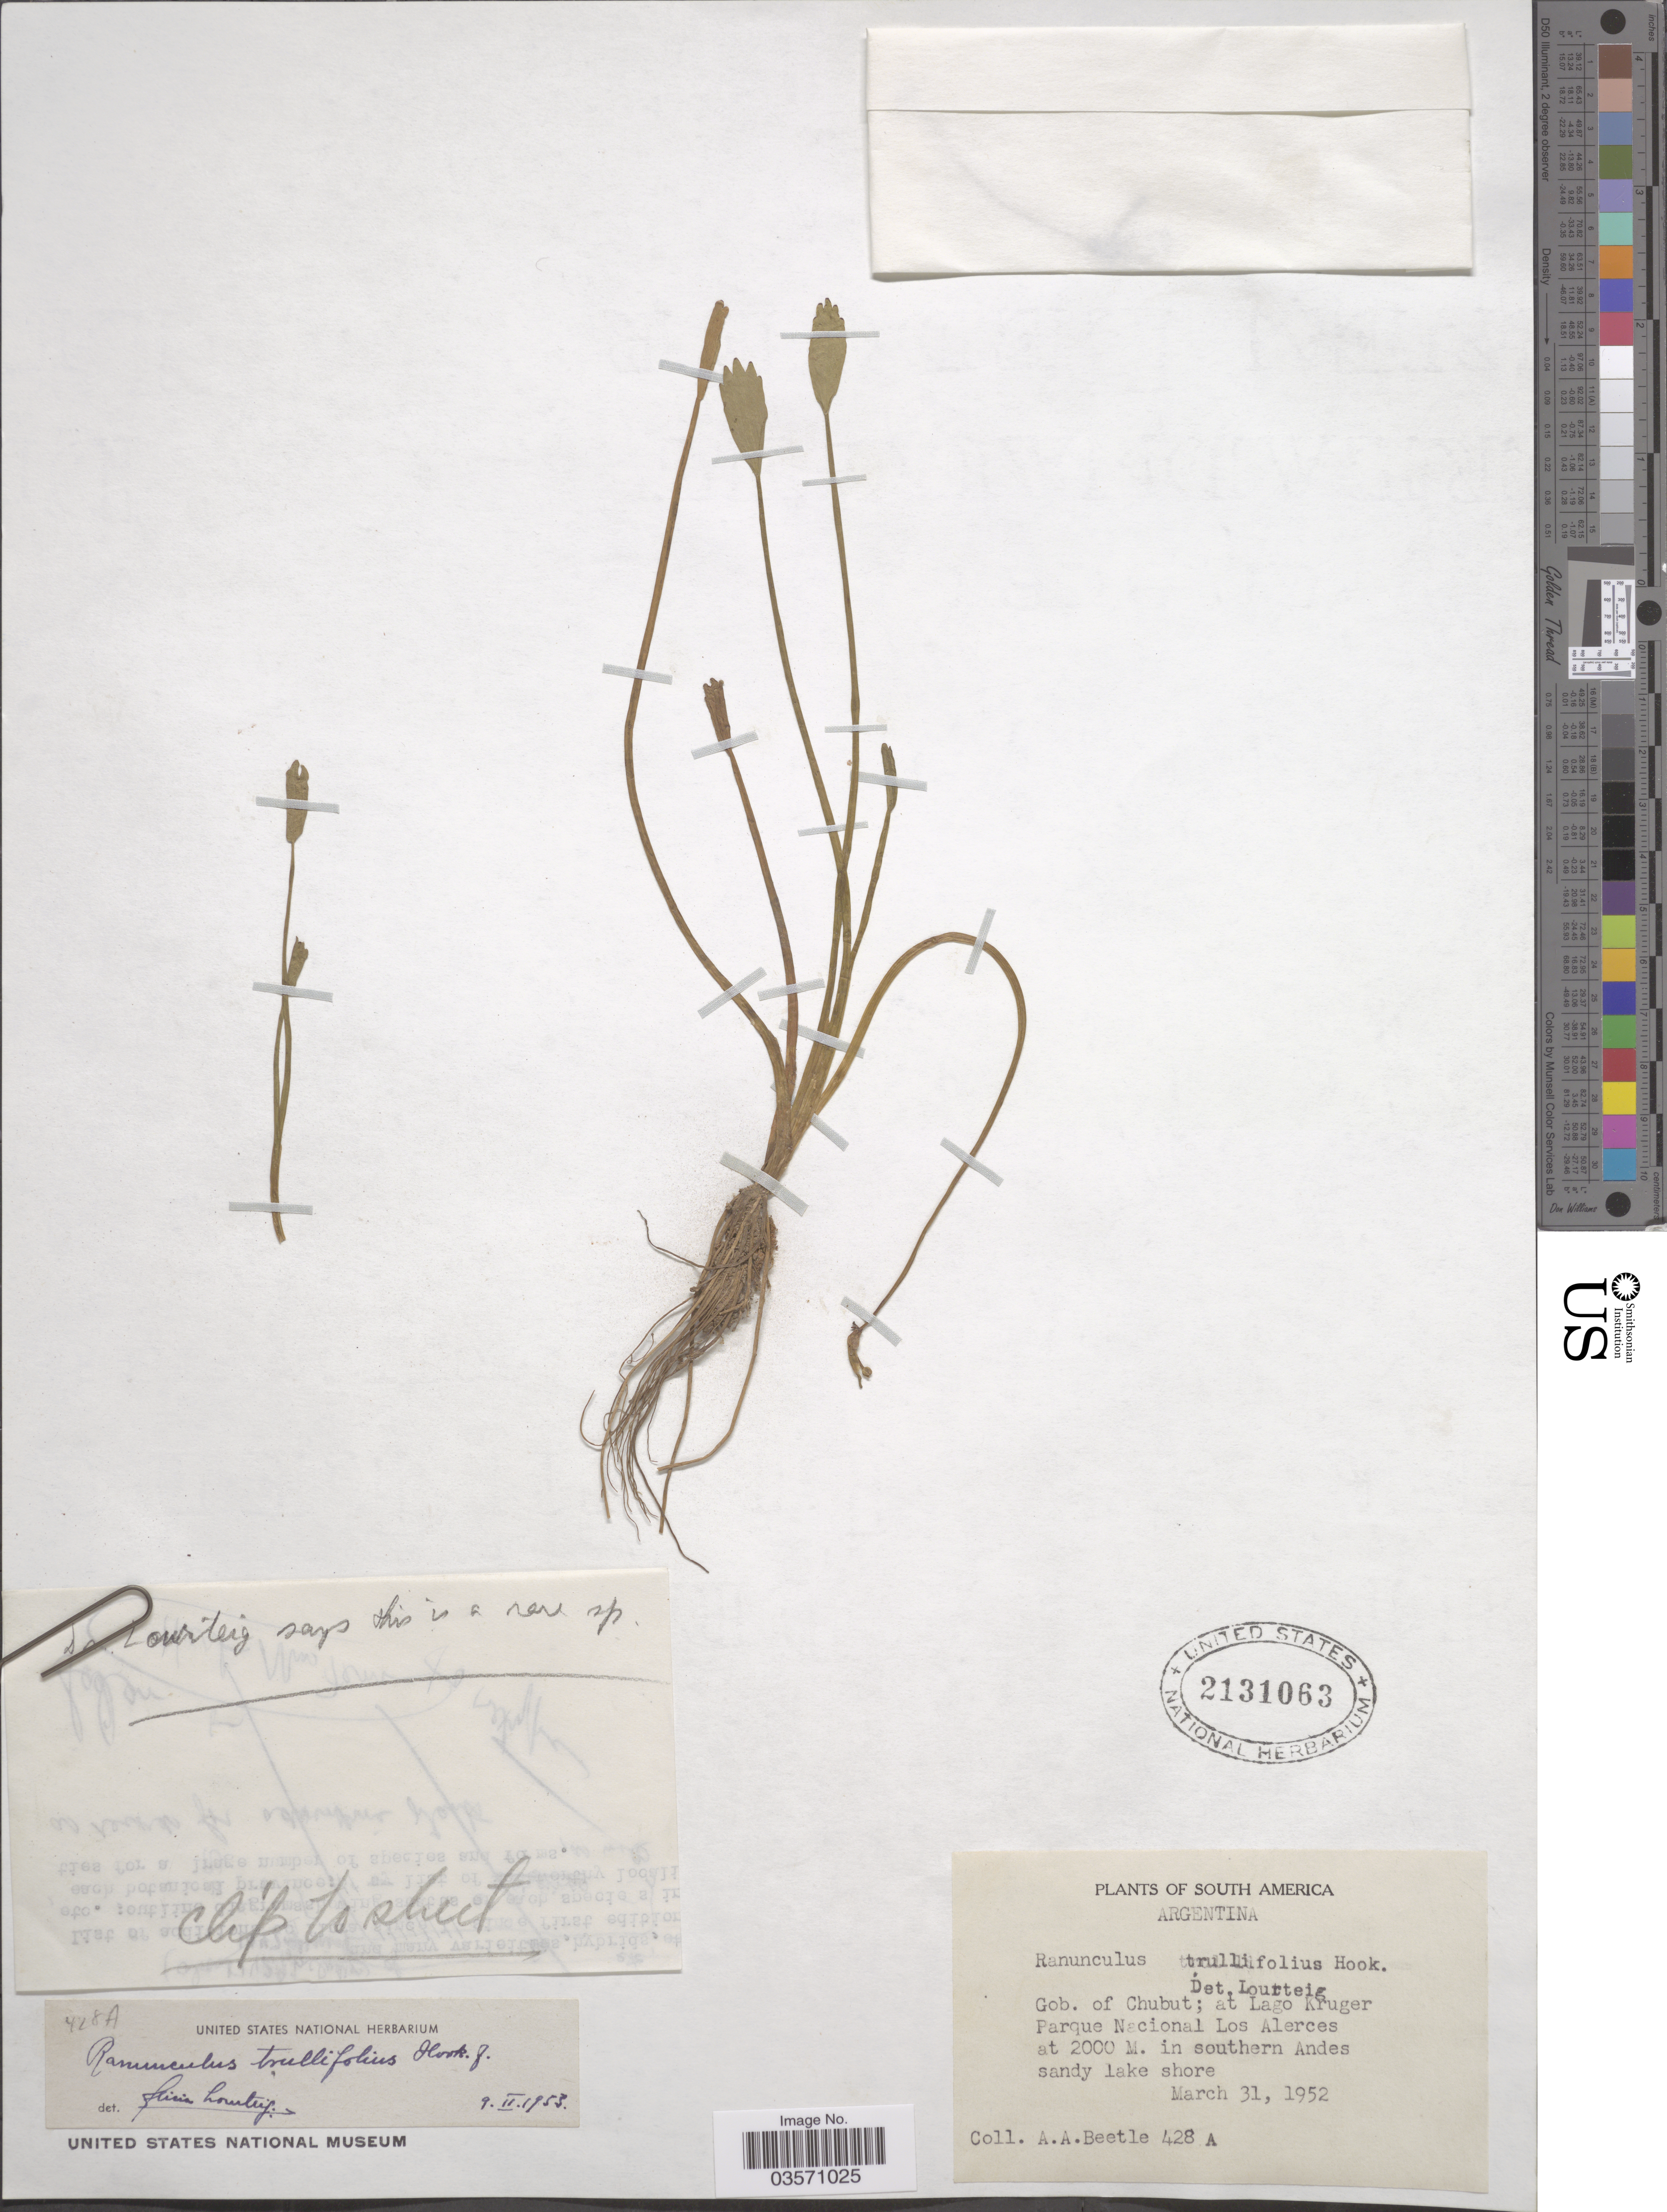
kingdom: Plantae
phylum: Tracheophyta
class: Magnoliopsida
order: Ranunculales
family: Ranunculaceae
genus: Ranunculus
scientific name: Ranunculus trulliifolius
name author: Hook. f.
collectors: A. A. Beetle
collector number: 428 A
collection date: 1952-03-31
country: Argentina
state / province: Chubut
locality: Gob. of Chubut; at Lago Kruger Parque Nacional Los Alerces in southern Andes sandy lake shore.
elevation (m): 2000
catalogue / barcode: US 2131063